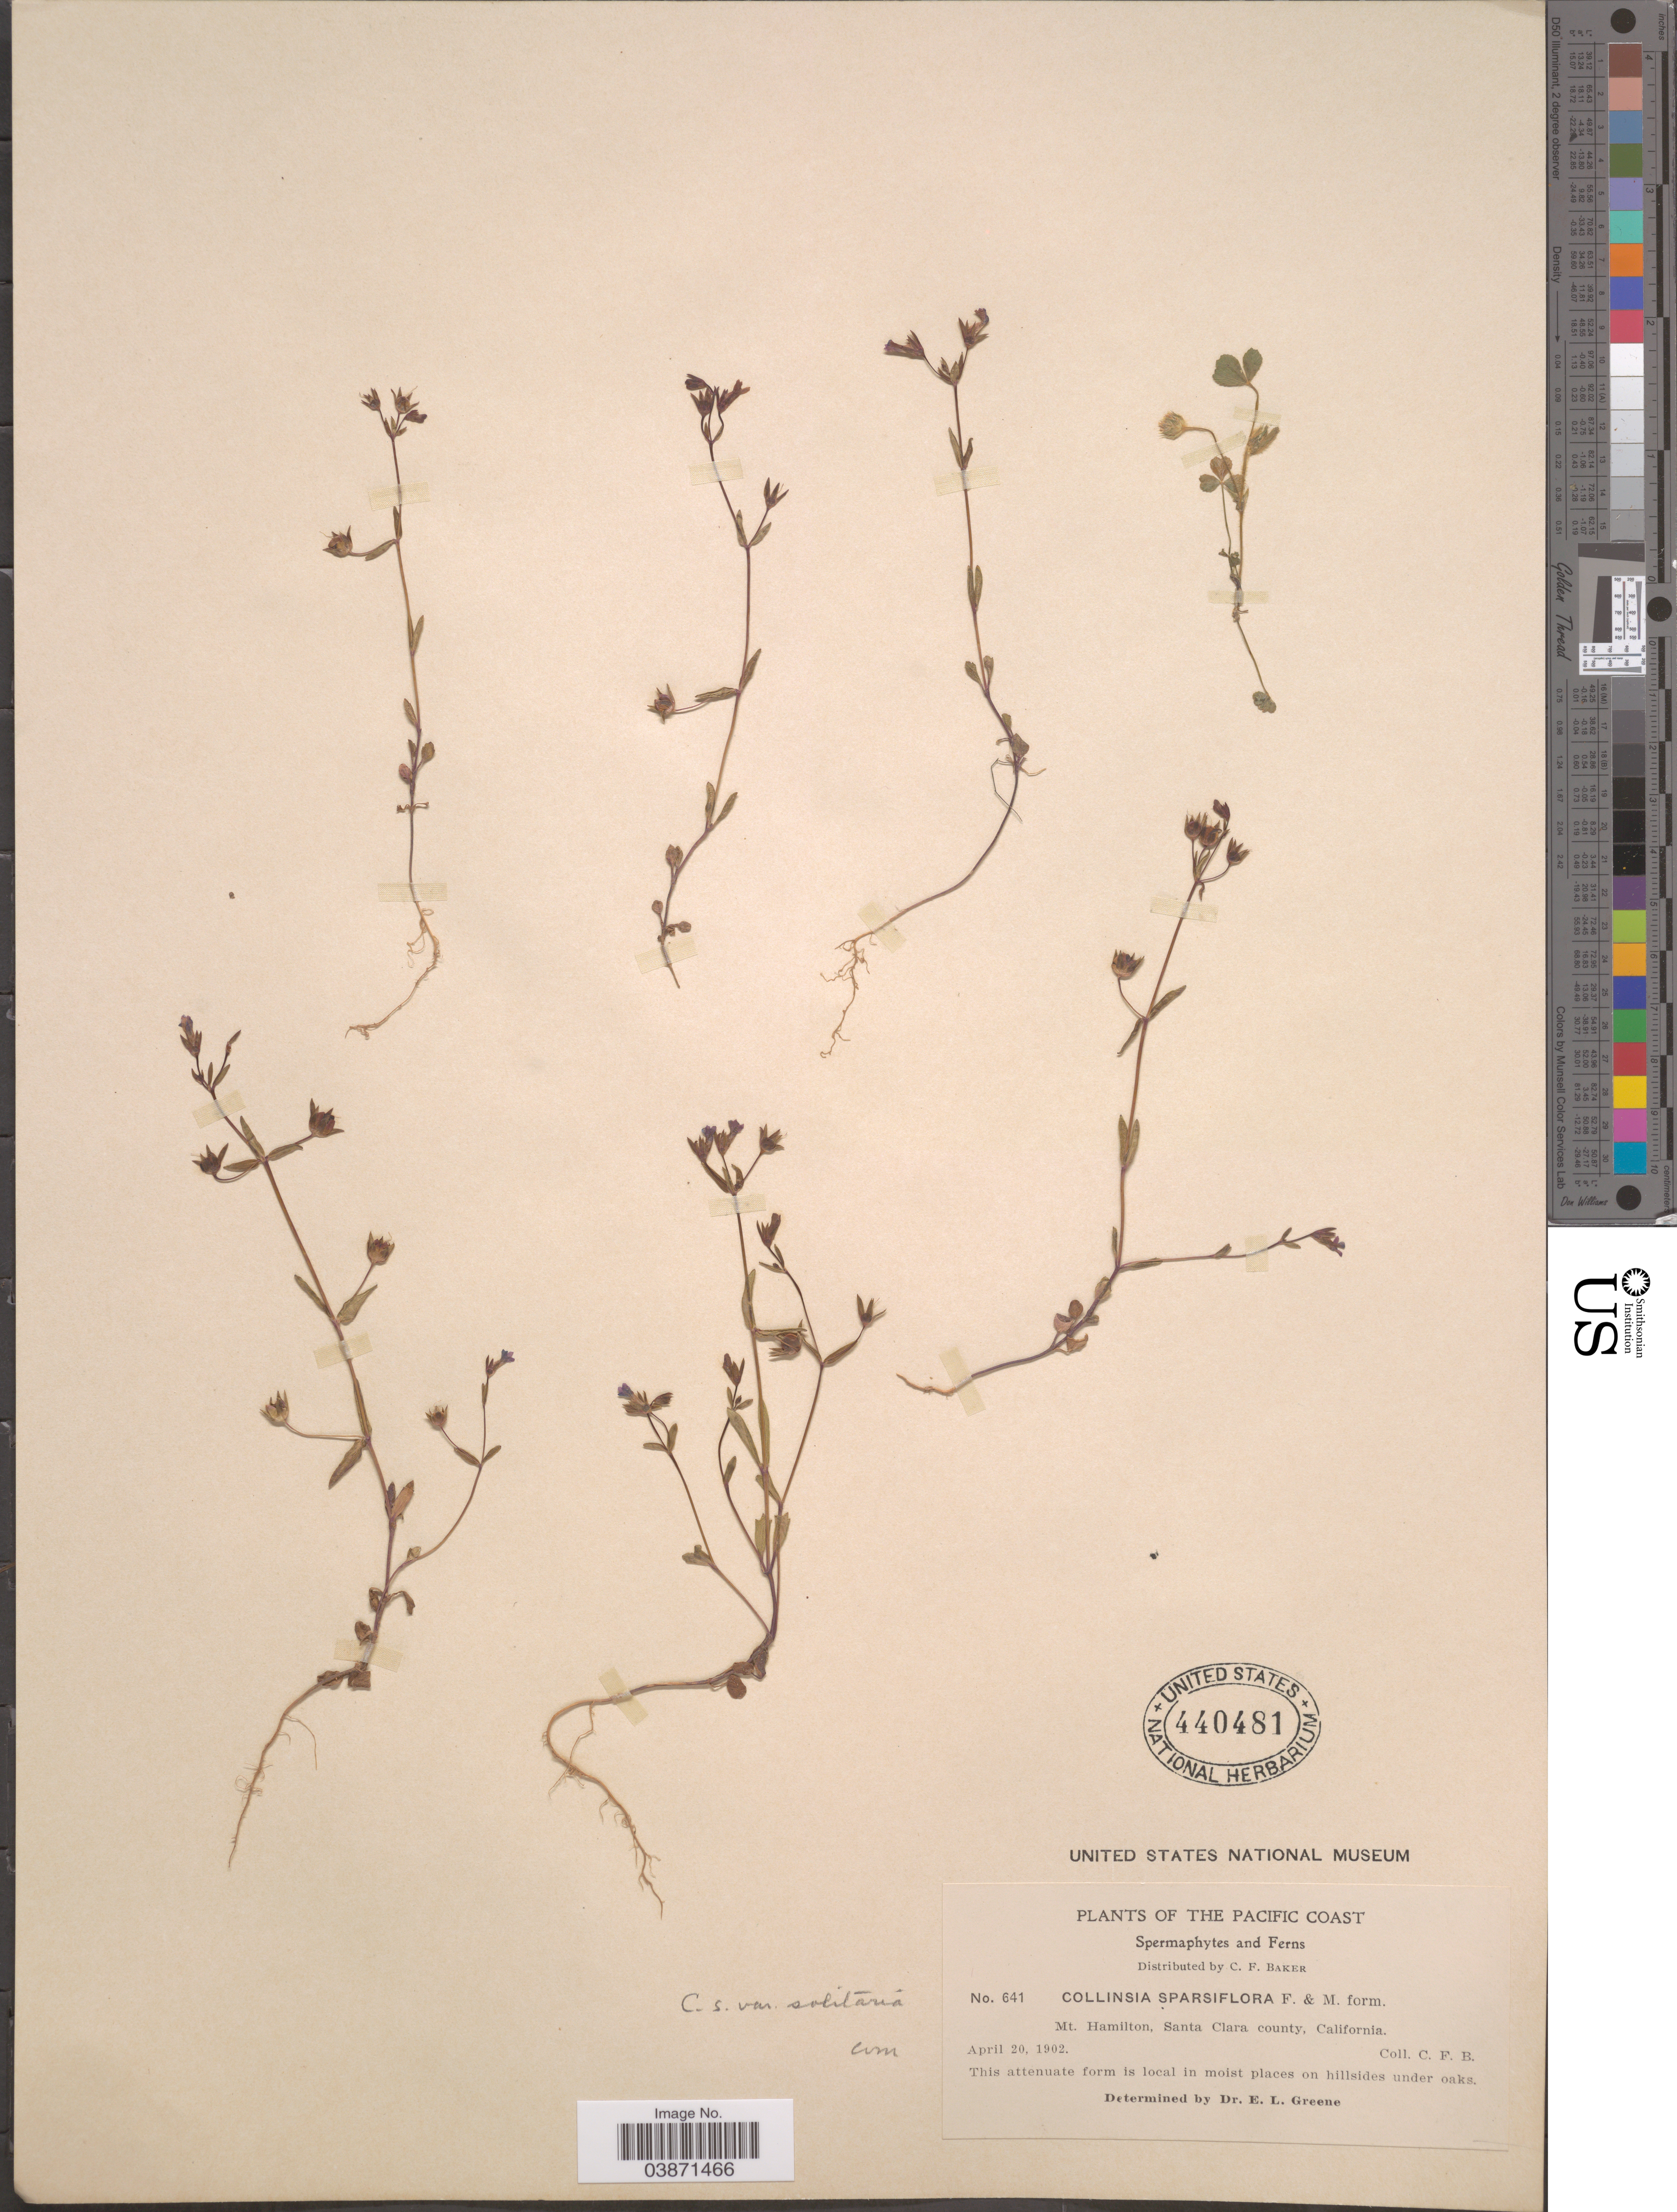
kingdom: Plantae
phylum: Tracheophyta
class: Magnoliopsida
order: Lamiales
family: Plantaginaceae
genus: Collinsia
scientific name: Collinsia sparsiflora var. solitaria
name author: (Kellogg) Newsom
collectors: C. F. Baker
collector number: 641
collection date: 1902-04-20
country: United States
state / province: California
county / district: Santa Clara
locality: The Pacific Coast. Mt. Hamilton, Santa Clara county.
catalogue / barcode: US 440481